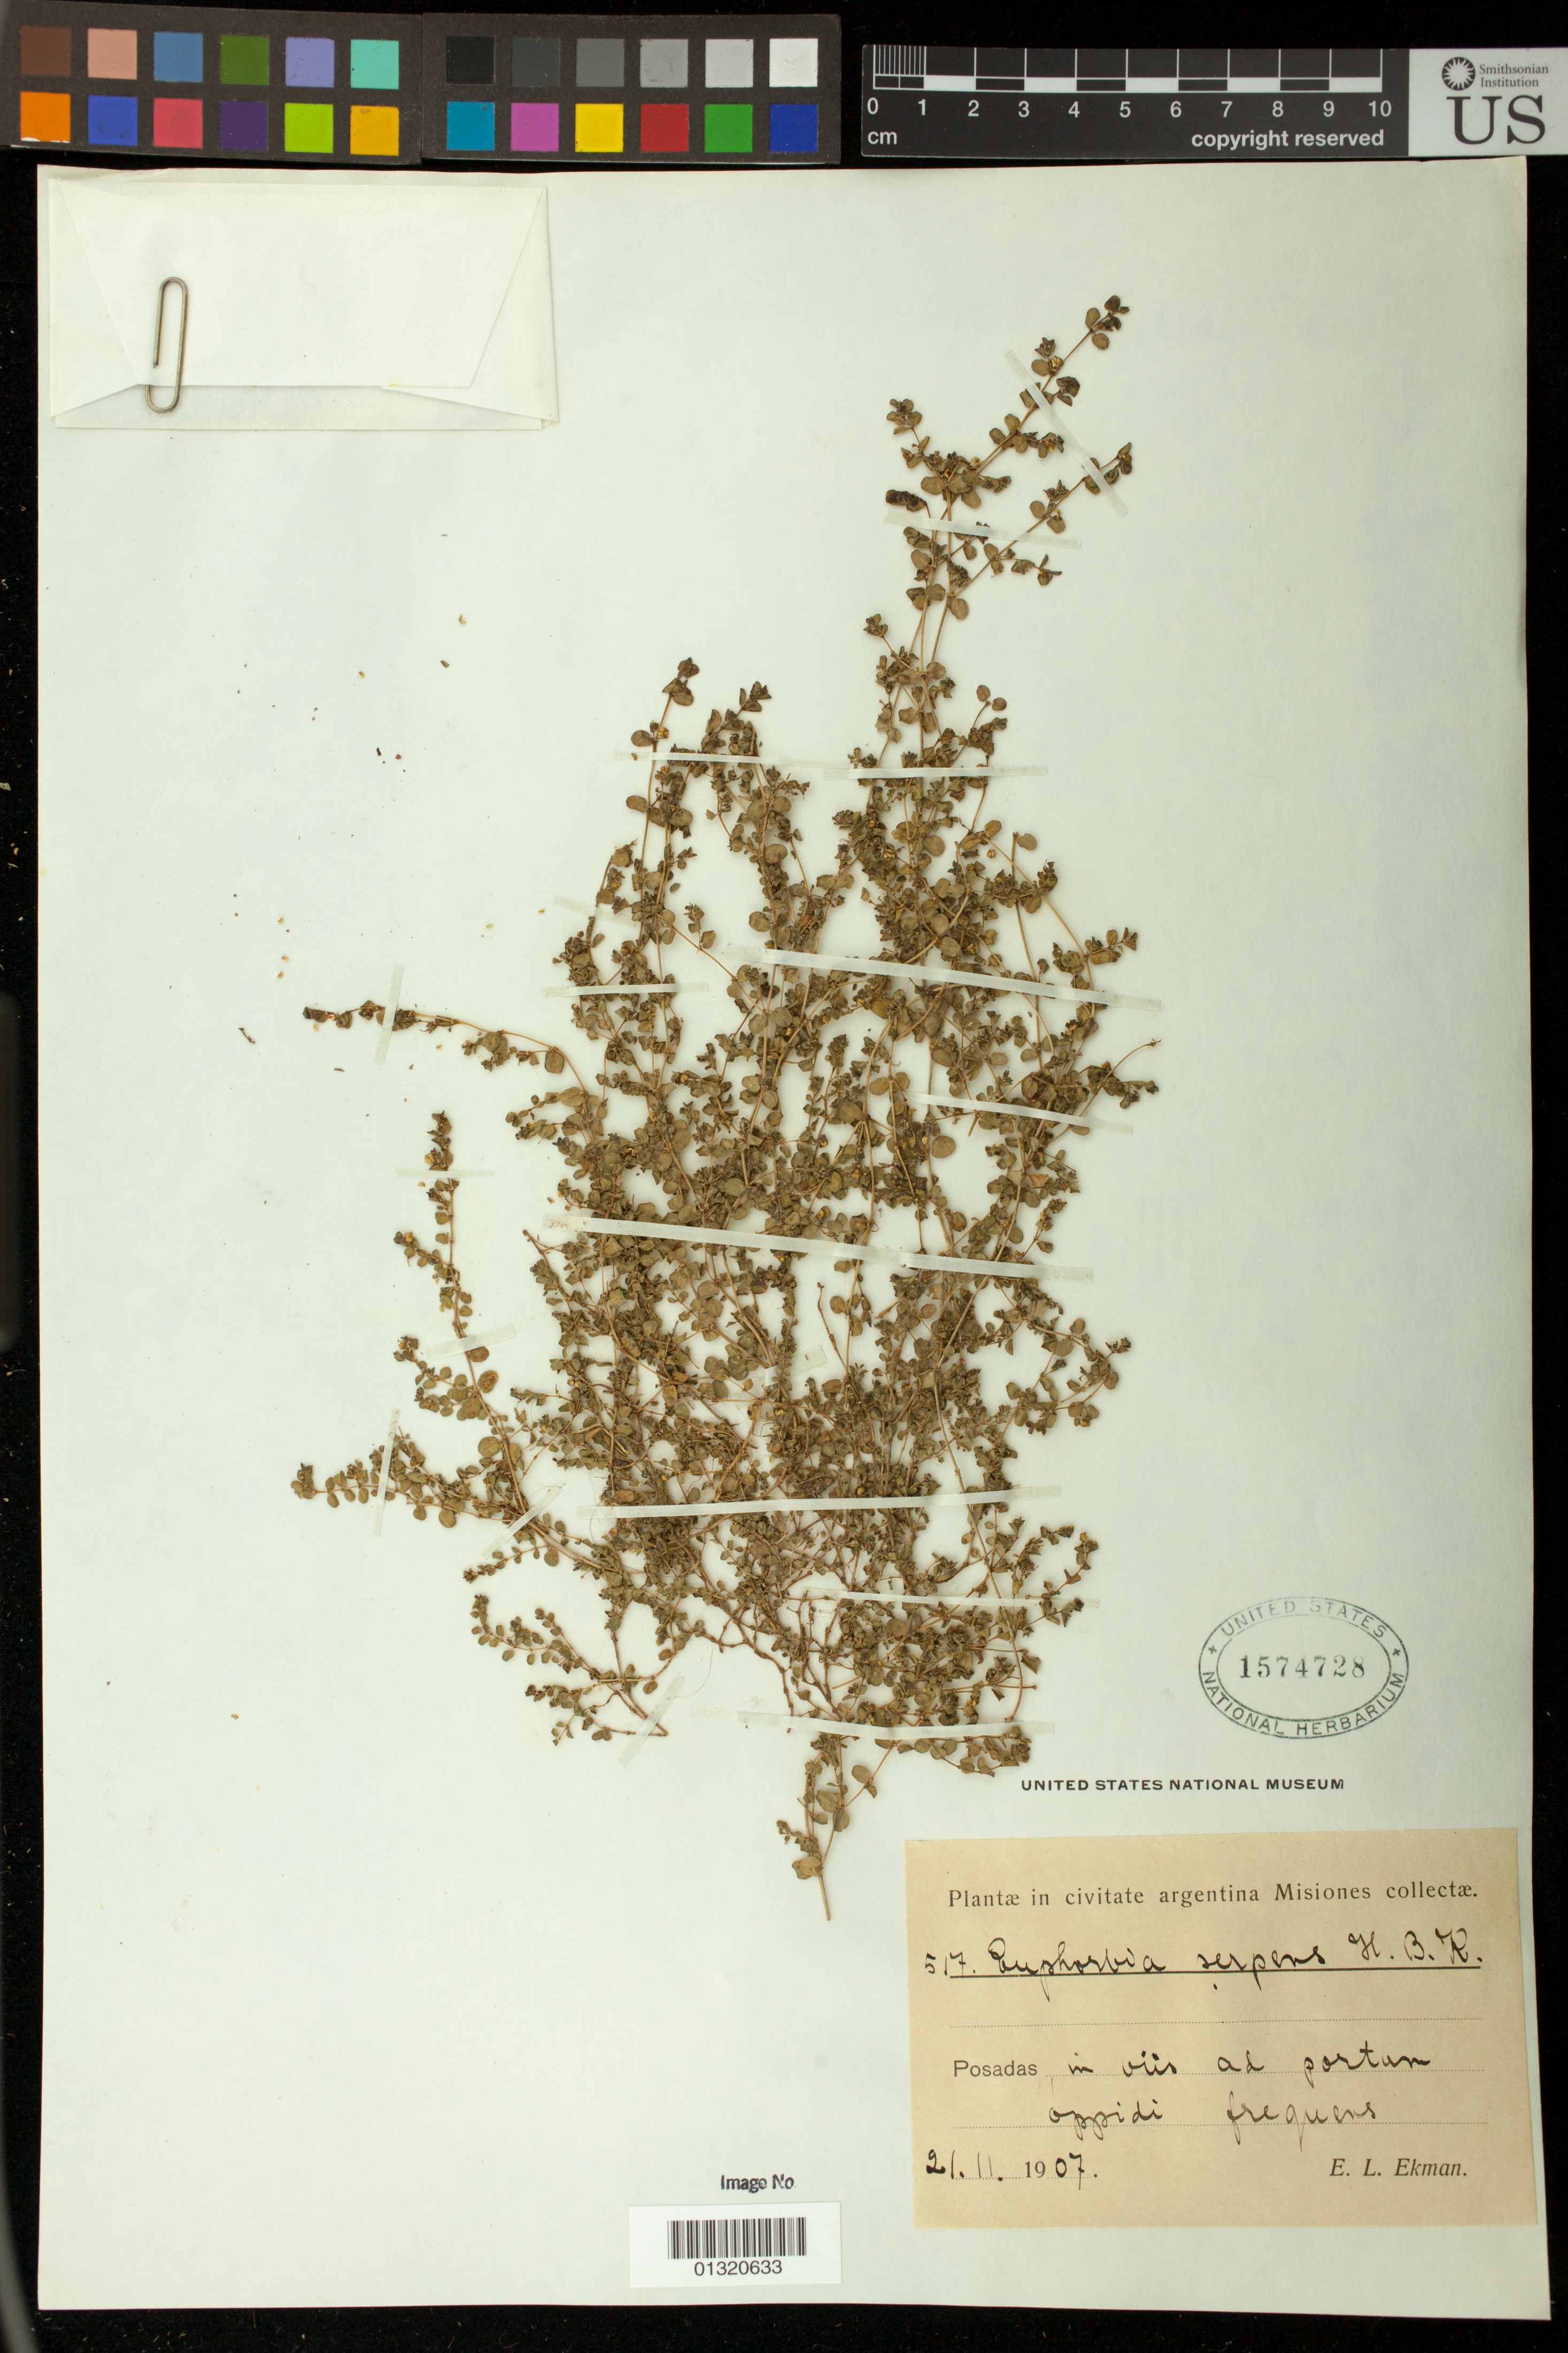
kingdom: Plantae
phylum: Tracheophyta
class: Magnoliopsida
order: Malpighiales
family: Euphorbiaceae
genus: Euphorbia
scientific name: Euphorbia serpens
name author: Kunth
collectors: E. L. Ekman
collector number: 517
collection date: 1907-11-21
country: Argentina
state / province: Misiones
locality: Posadas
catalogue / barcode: US 1574728